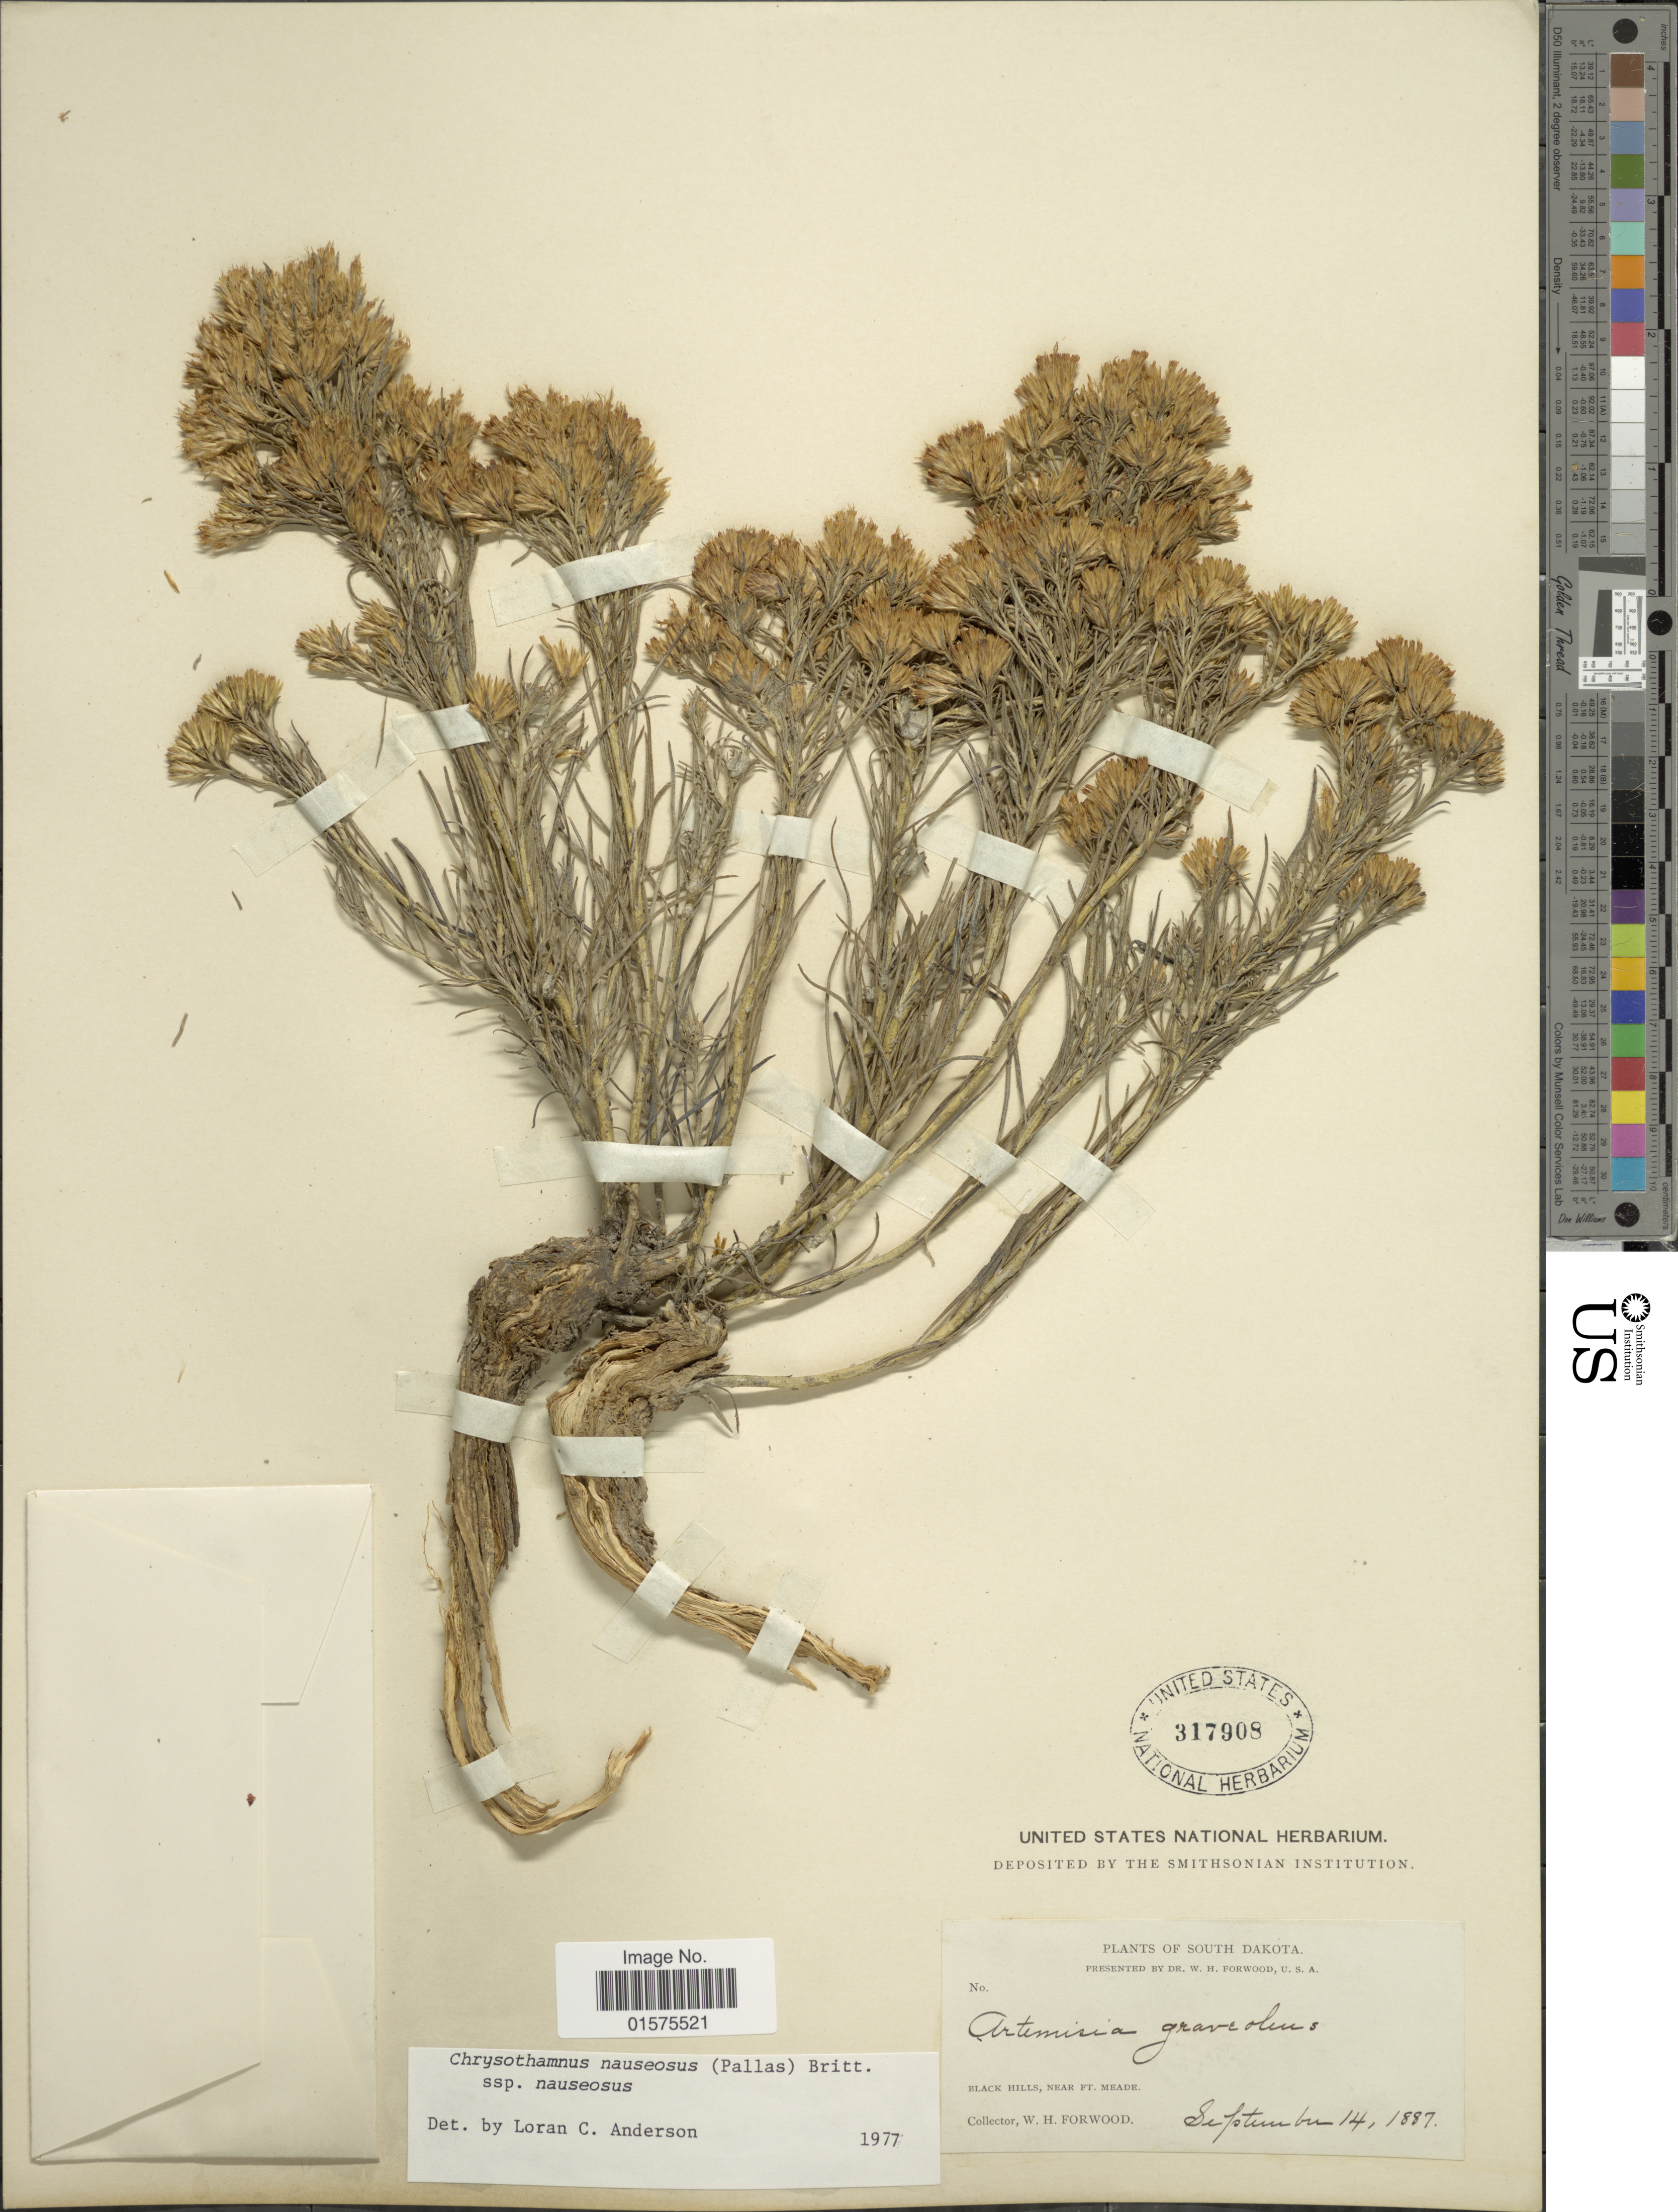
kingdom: Plantae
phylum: Tracheophyta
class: Magnoliopsida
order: Asterales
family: Asteraceae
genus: Ericameria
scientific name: Ericameria nauseosa var. nauseosa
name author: (Pall. ex Pursh) G.L. Nesom & G.I. Baird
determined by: Urbatsch, Lowell E., Curator (LSU), Louisiana State University (UNITED STATES)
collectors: W. Forwood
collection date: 1887-09-14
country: United States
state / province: South Dakota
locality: Black Hills, near Ft. Meade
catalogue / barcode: US 317908